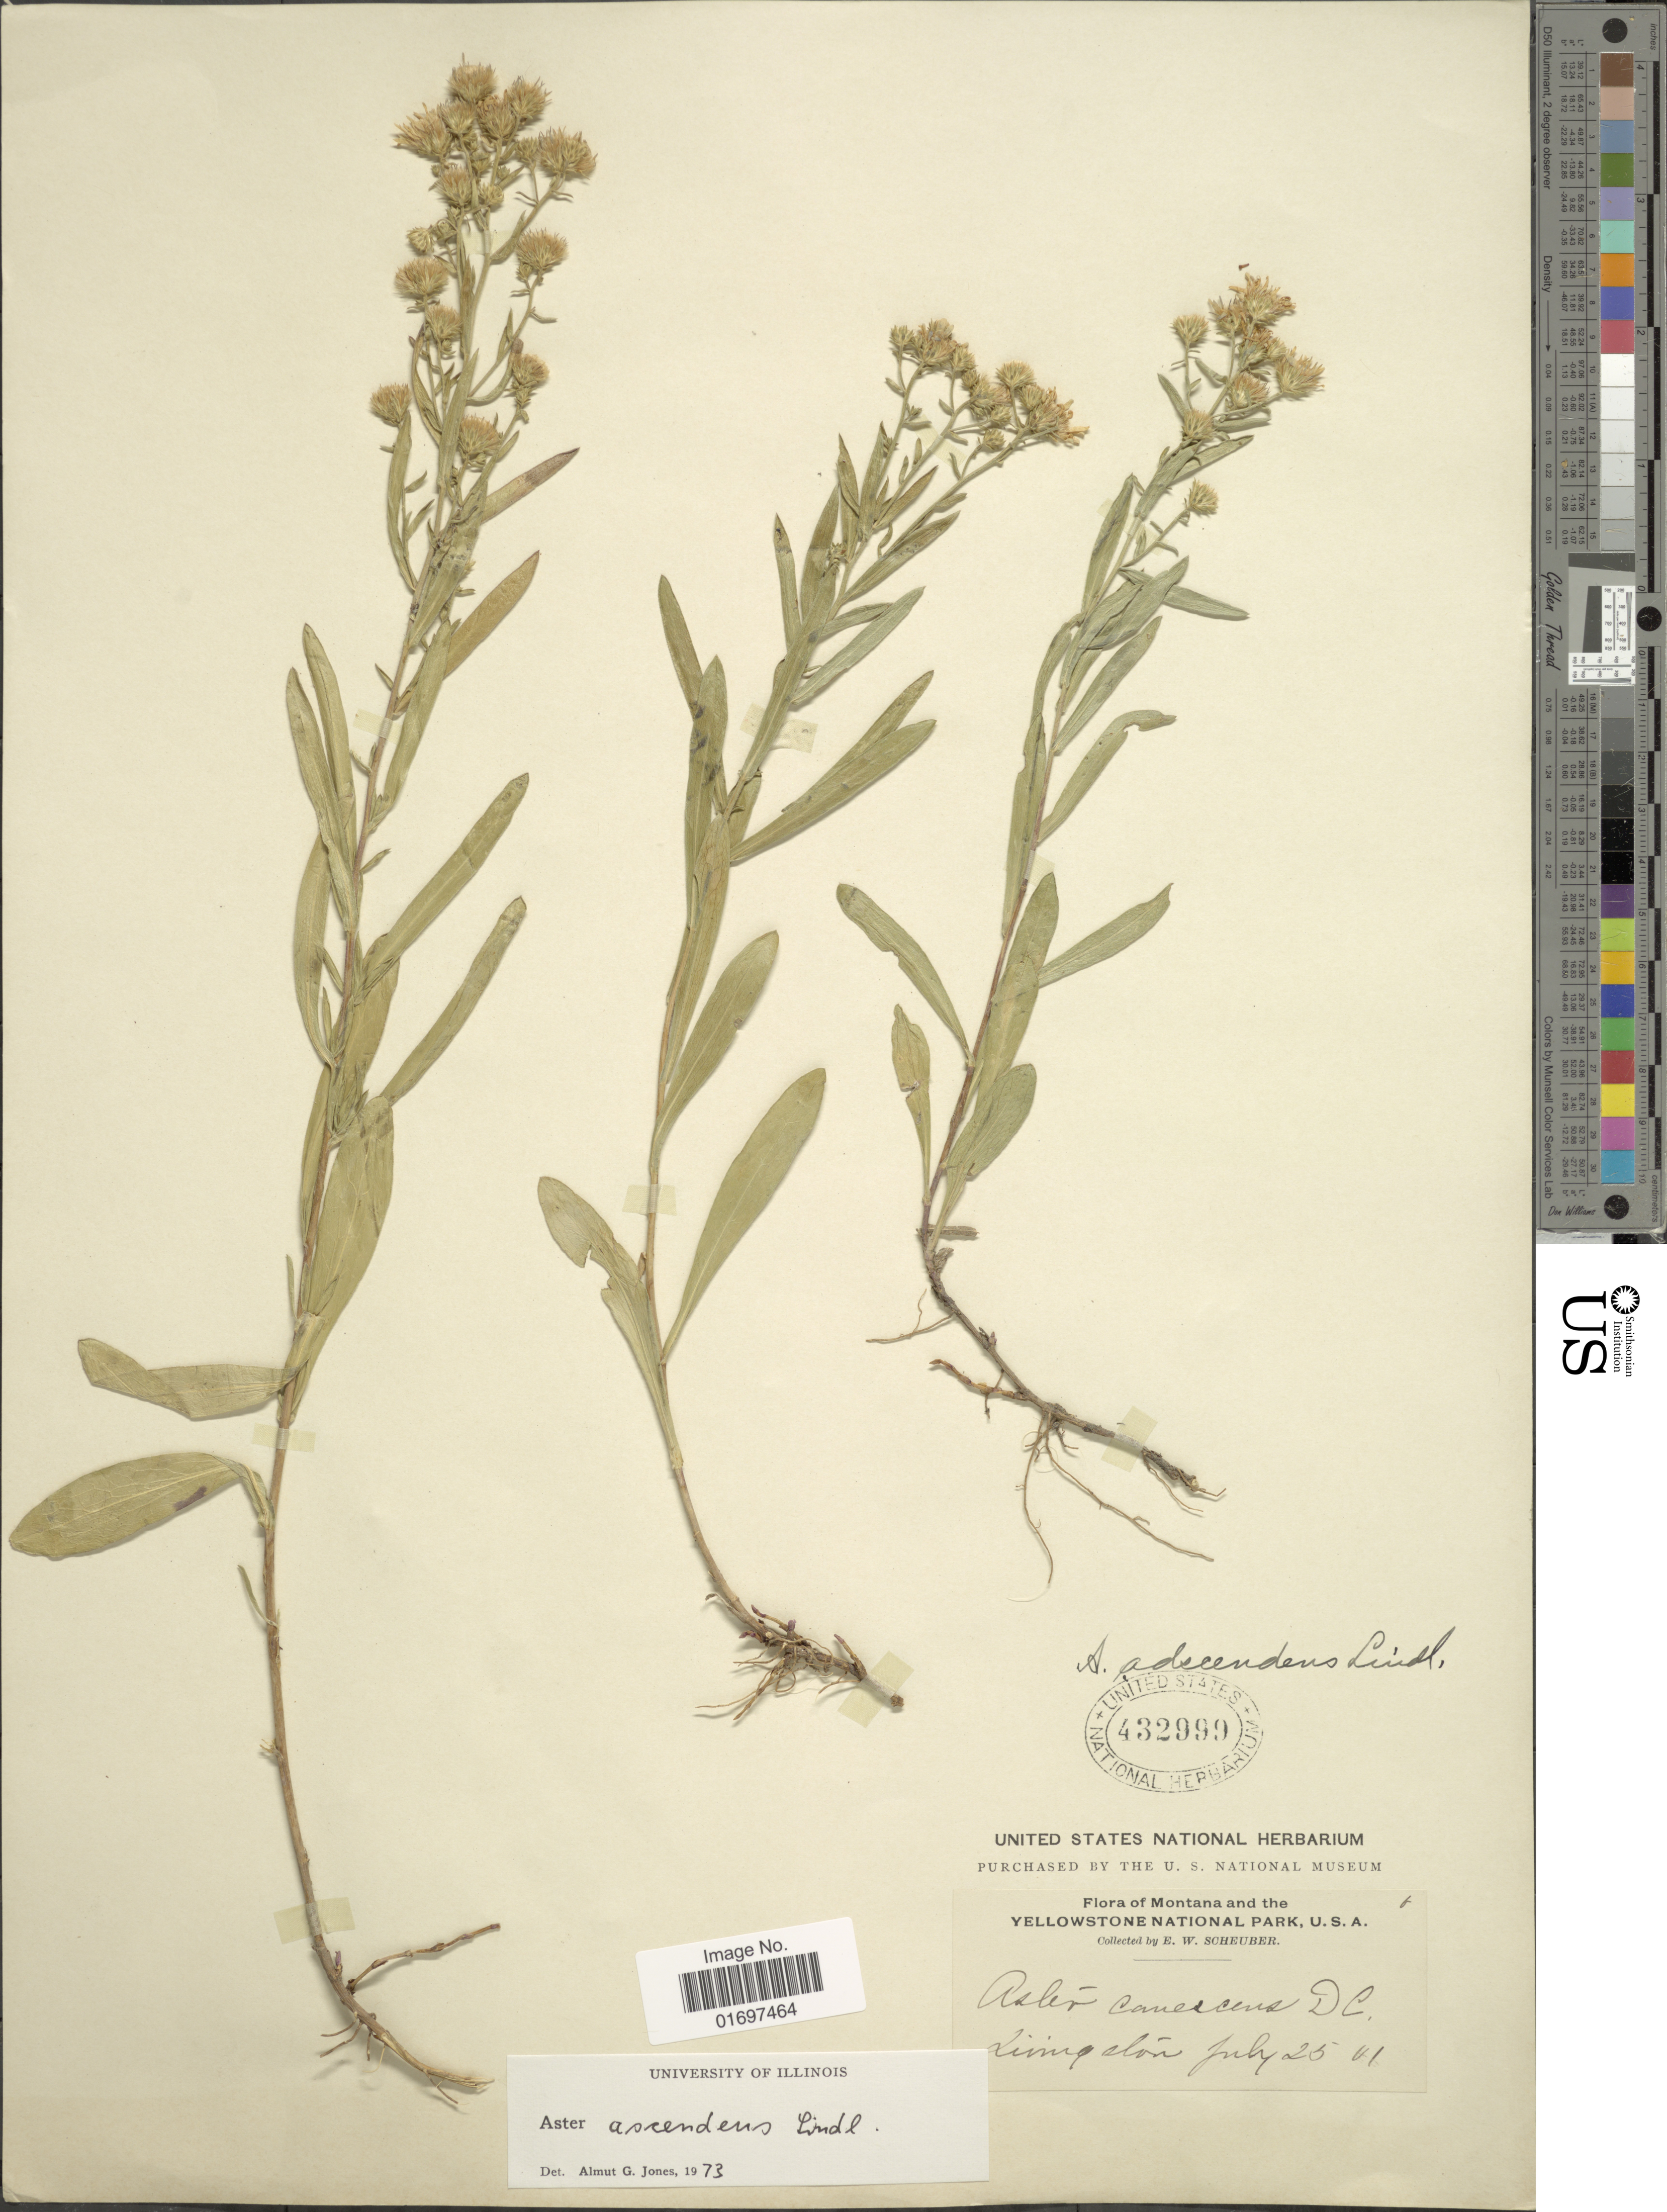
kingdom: Plantae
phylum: Tracheophyta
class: Magnoliopsida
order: Asterales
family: Asteraceae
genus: Symphyotrichum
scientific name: Symphyotrichum ascendens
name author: (Lindl.) G.L. Nesom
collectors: E. Scheuber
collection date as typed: Transcribed d/m/y: 25/7/1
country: United States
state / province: Montana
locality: Montana and the Yellowstone National Park, U.S.A. Livingston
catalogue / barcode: US 432999